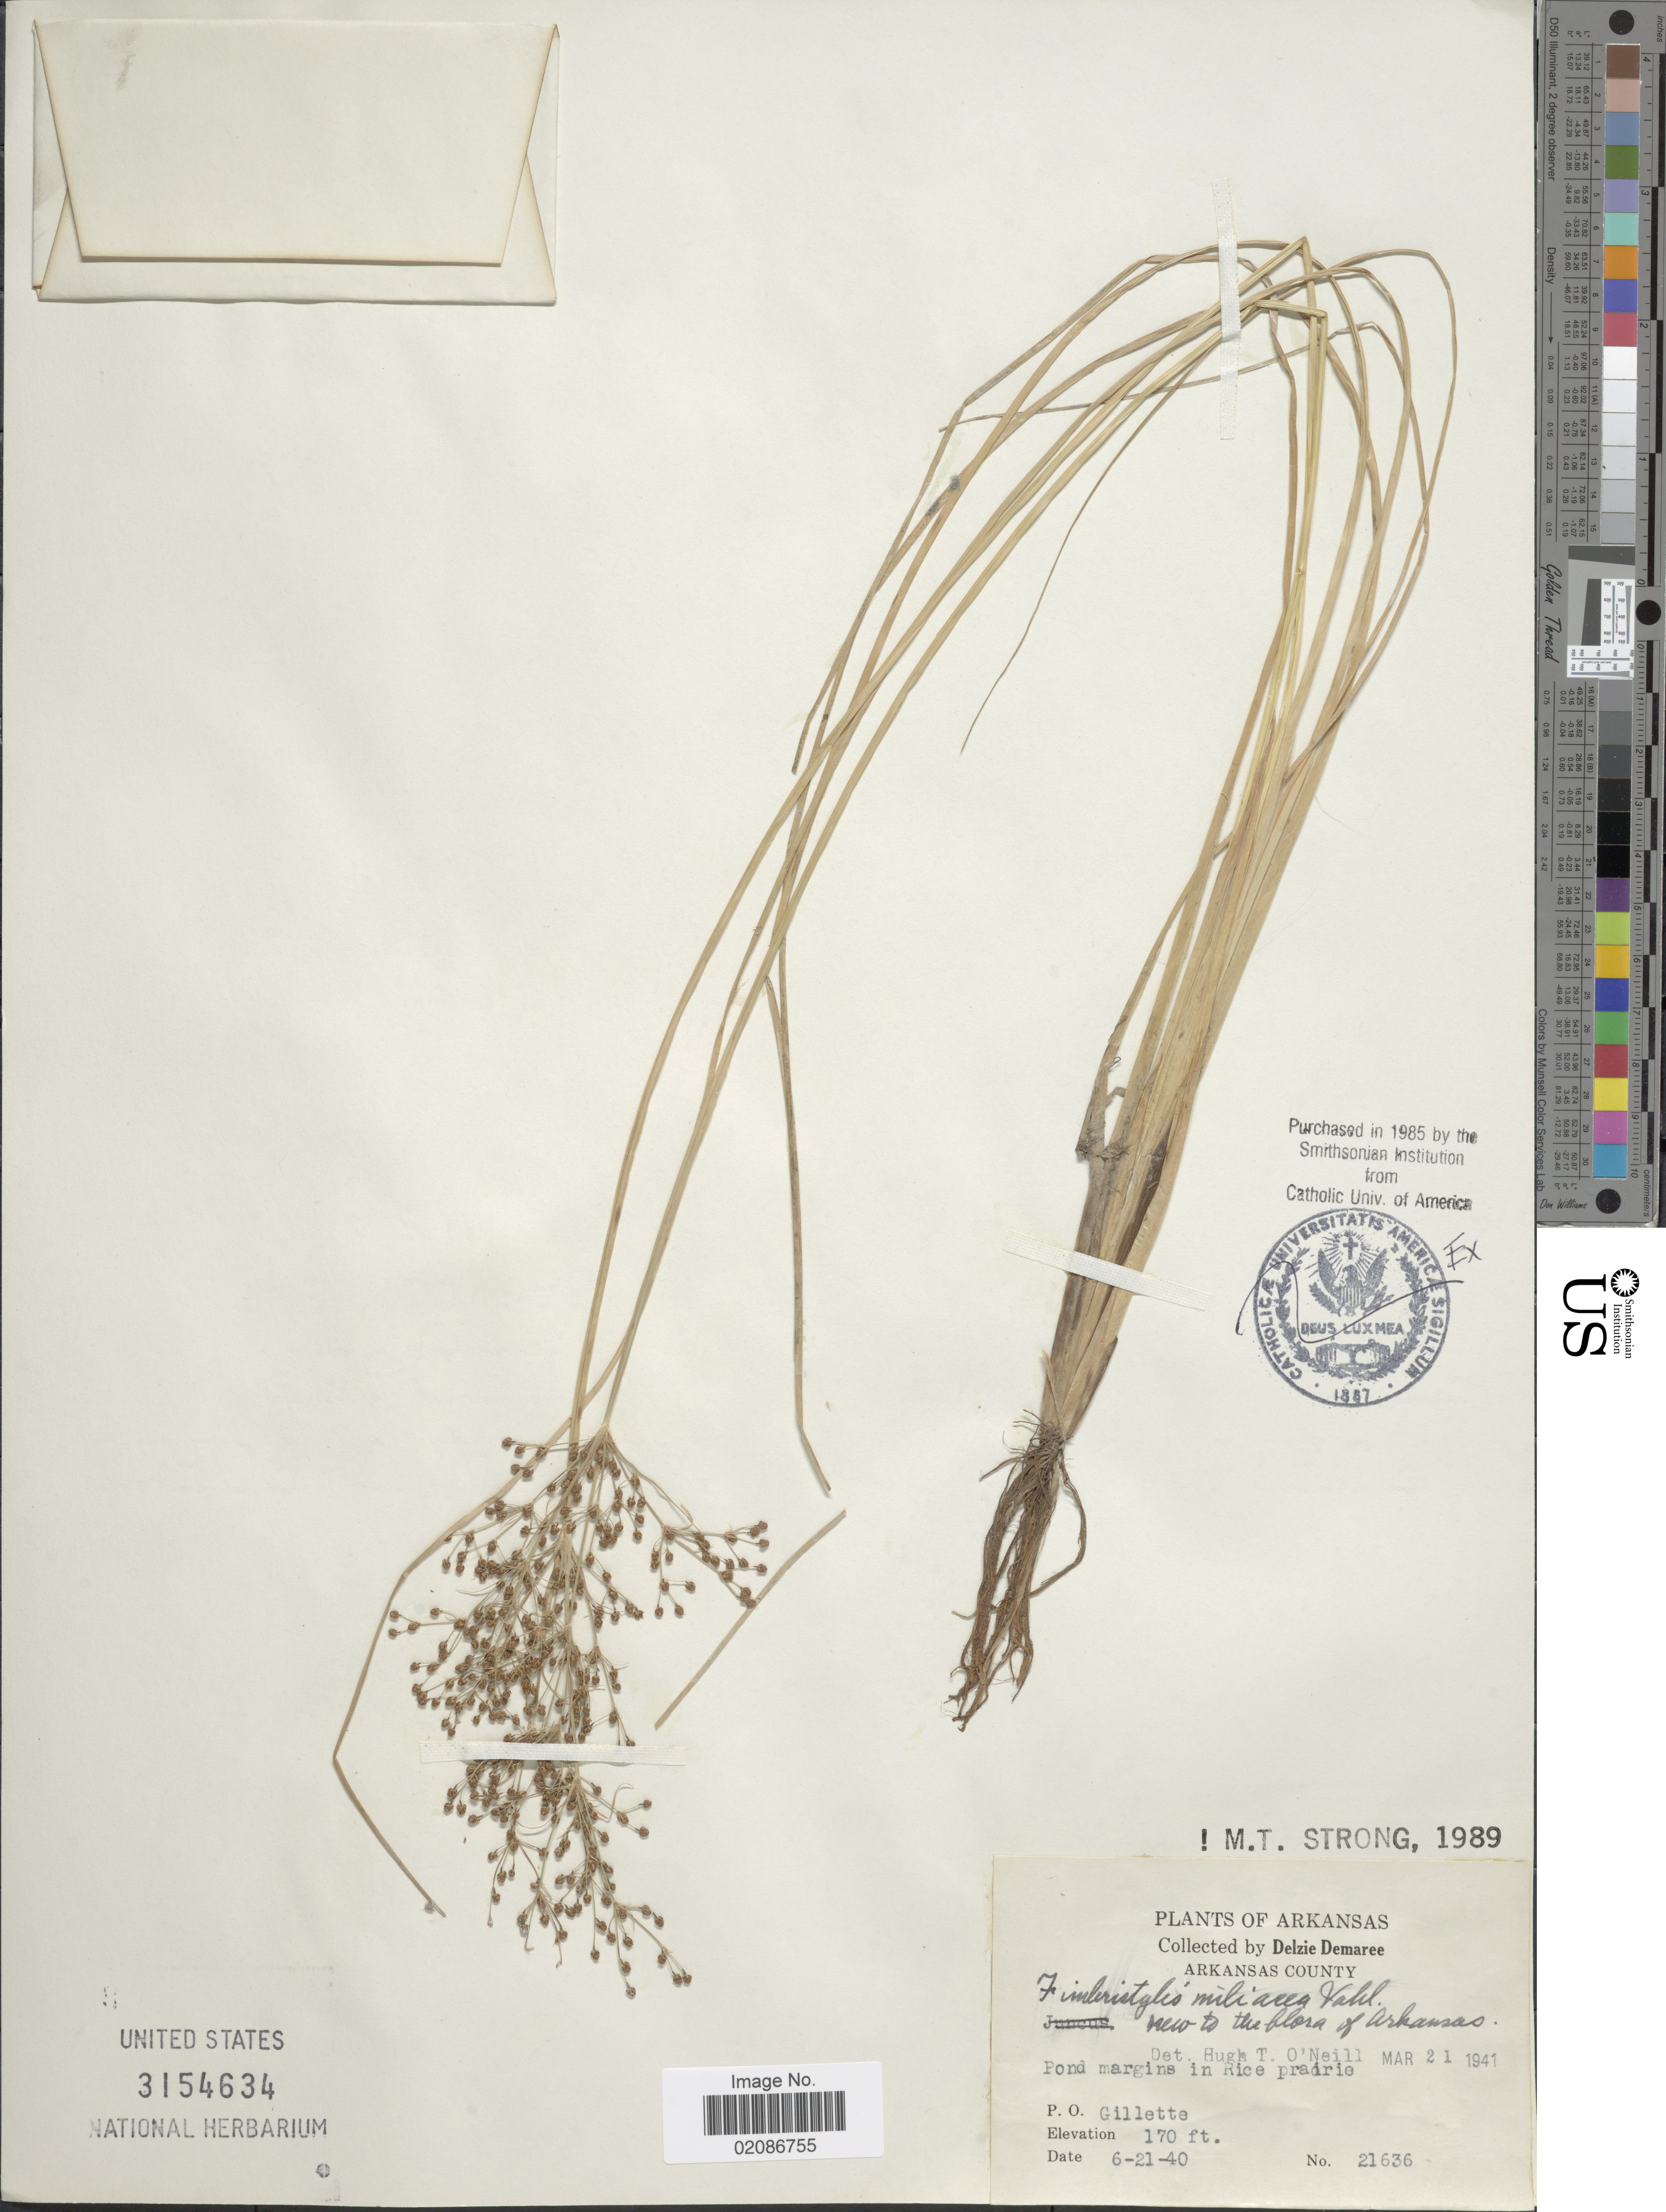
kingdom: Plantae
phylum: Tracheophyta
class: Liliopsida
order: Poales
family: Cyperaceae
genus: Fimbristylis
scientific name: Fimbristylis littoralis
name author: Gaudich.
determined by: Strong, M. T., (US), Smithsonian Institution - National Museum of Natural History (UNITED STATES)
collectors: D. Demaree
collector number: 21636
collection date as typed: Transcribed d/m/y: 21/6/40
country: United States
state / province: Arkansas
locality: Arkansas County. Pond margins in Rice prairie. P. O. Gillette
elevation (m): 52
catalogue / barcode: US 3154634